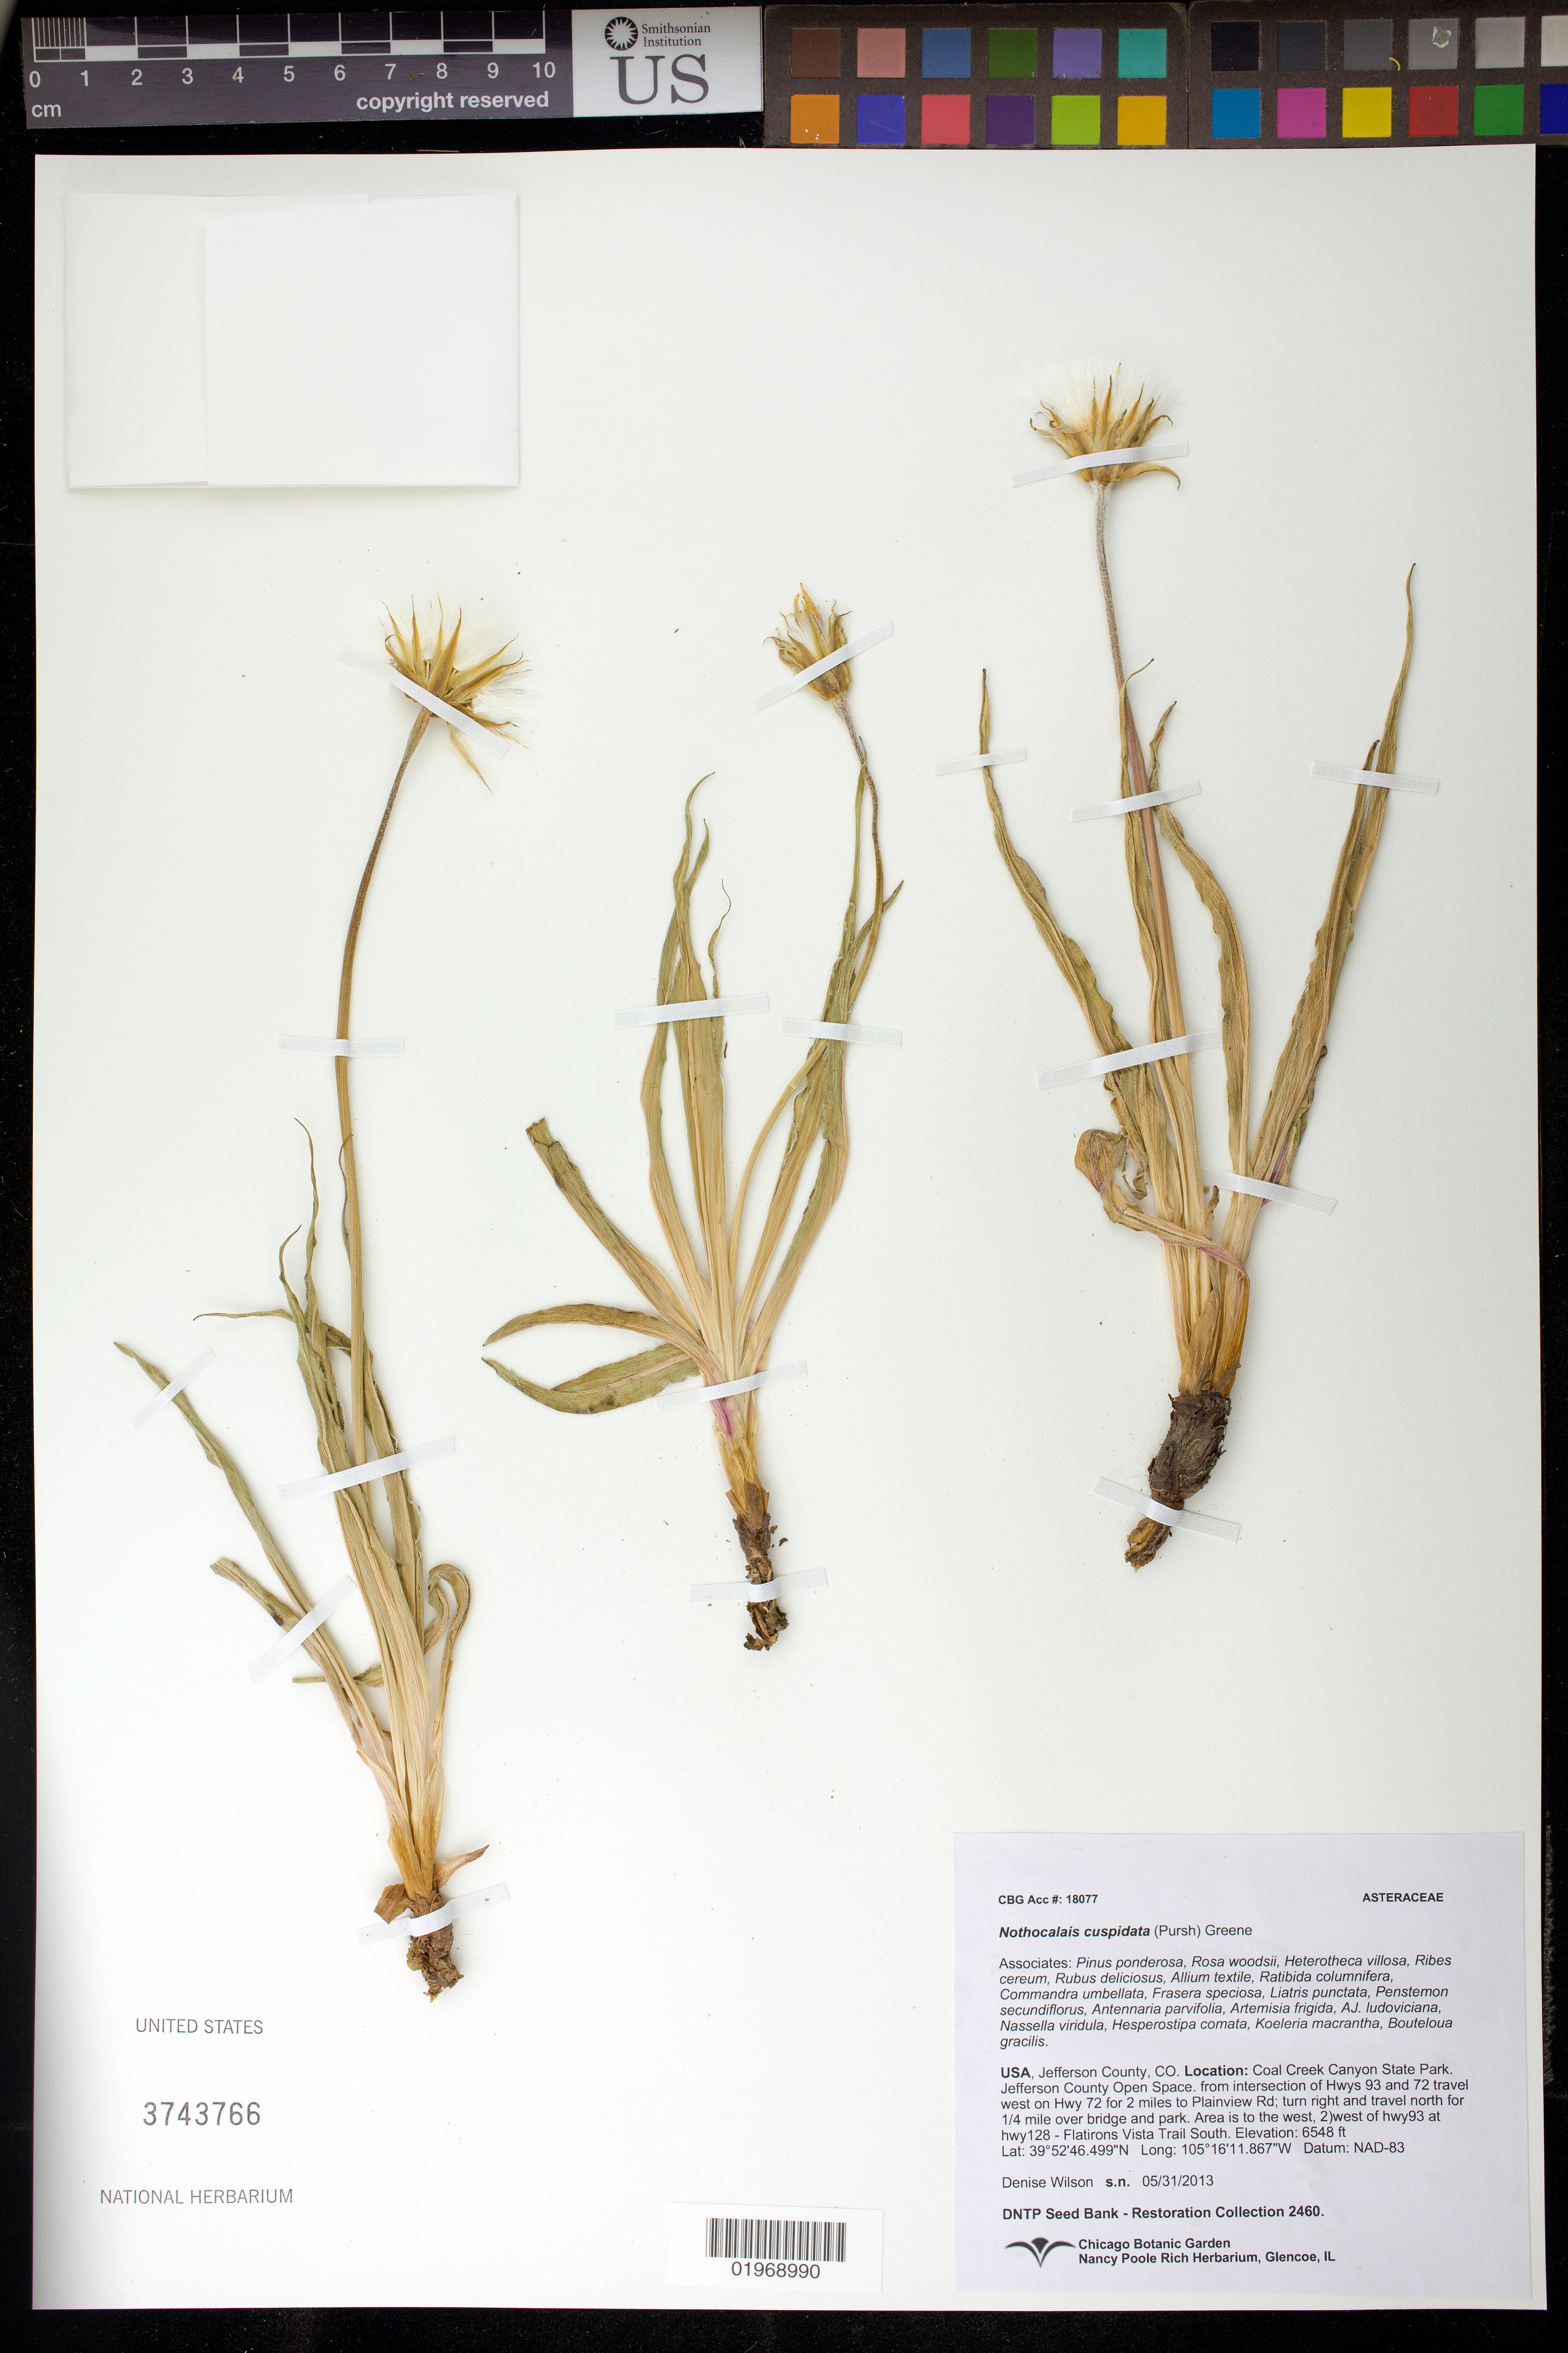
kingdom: Plantae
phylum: Tracheophyta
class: Magnoliopsida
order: Asterales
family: Asteraceae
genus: Nothocalais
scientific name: Nothocalais cuspidata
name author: (Pursh) Greene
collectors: D. Wilson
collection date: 2013-05-31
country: United States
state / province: Colorado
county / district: Jefferson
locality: Coal Creek Canyon State Park, Flatirons Vista Trail South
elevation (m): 1996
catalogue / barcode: US 3743766